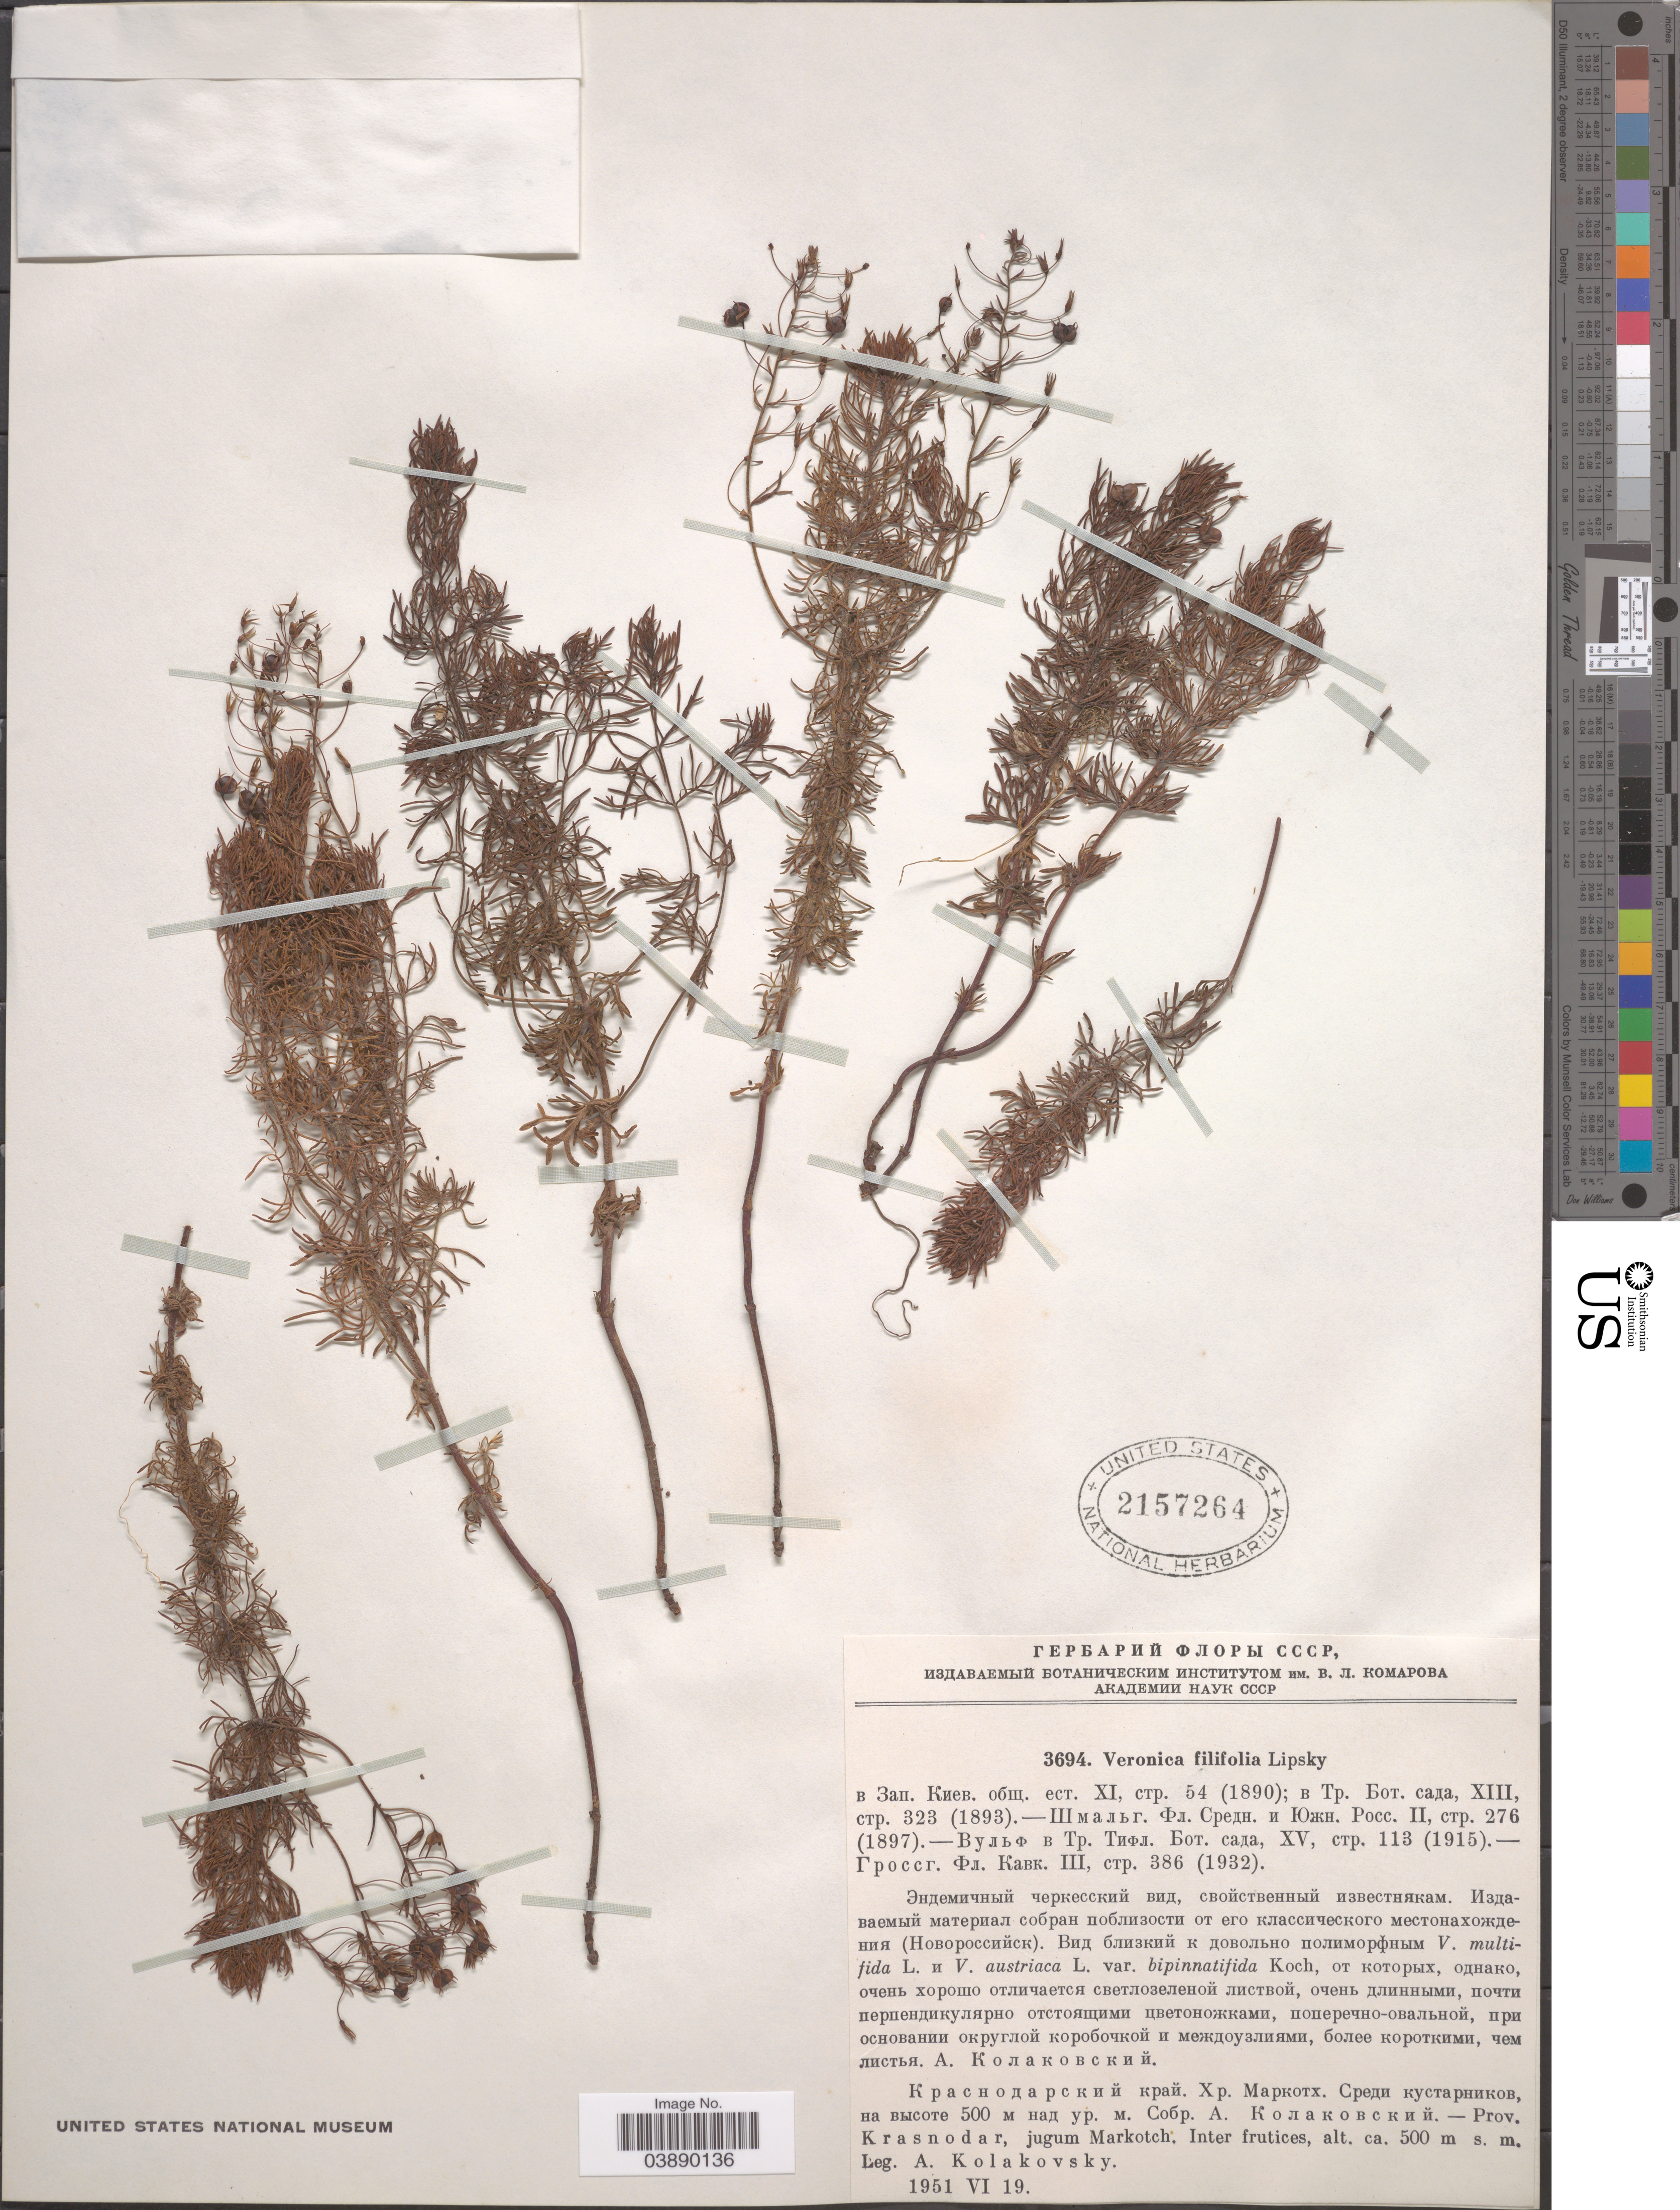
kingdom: Plantae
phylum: Tracheophyta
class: Magnoliopsida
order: Lamiales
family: Plantaginaceae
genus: Veronica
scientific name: Veronica filifolia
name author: Lipsky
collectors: A. Kolakovsky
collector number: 3694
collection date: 1951-06-19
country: Russian Federation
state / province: Krasnodar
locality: X. Jugum Markotch, Inter fruticus.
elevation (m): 500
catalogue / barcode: US 2157264